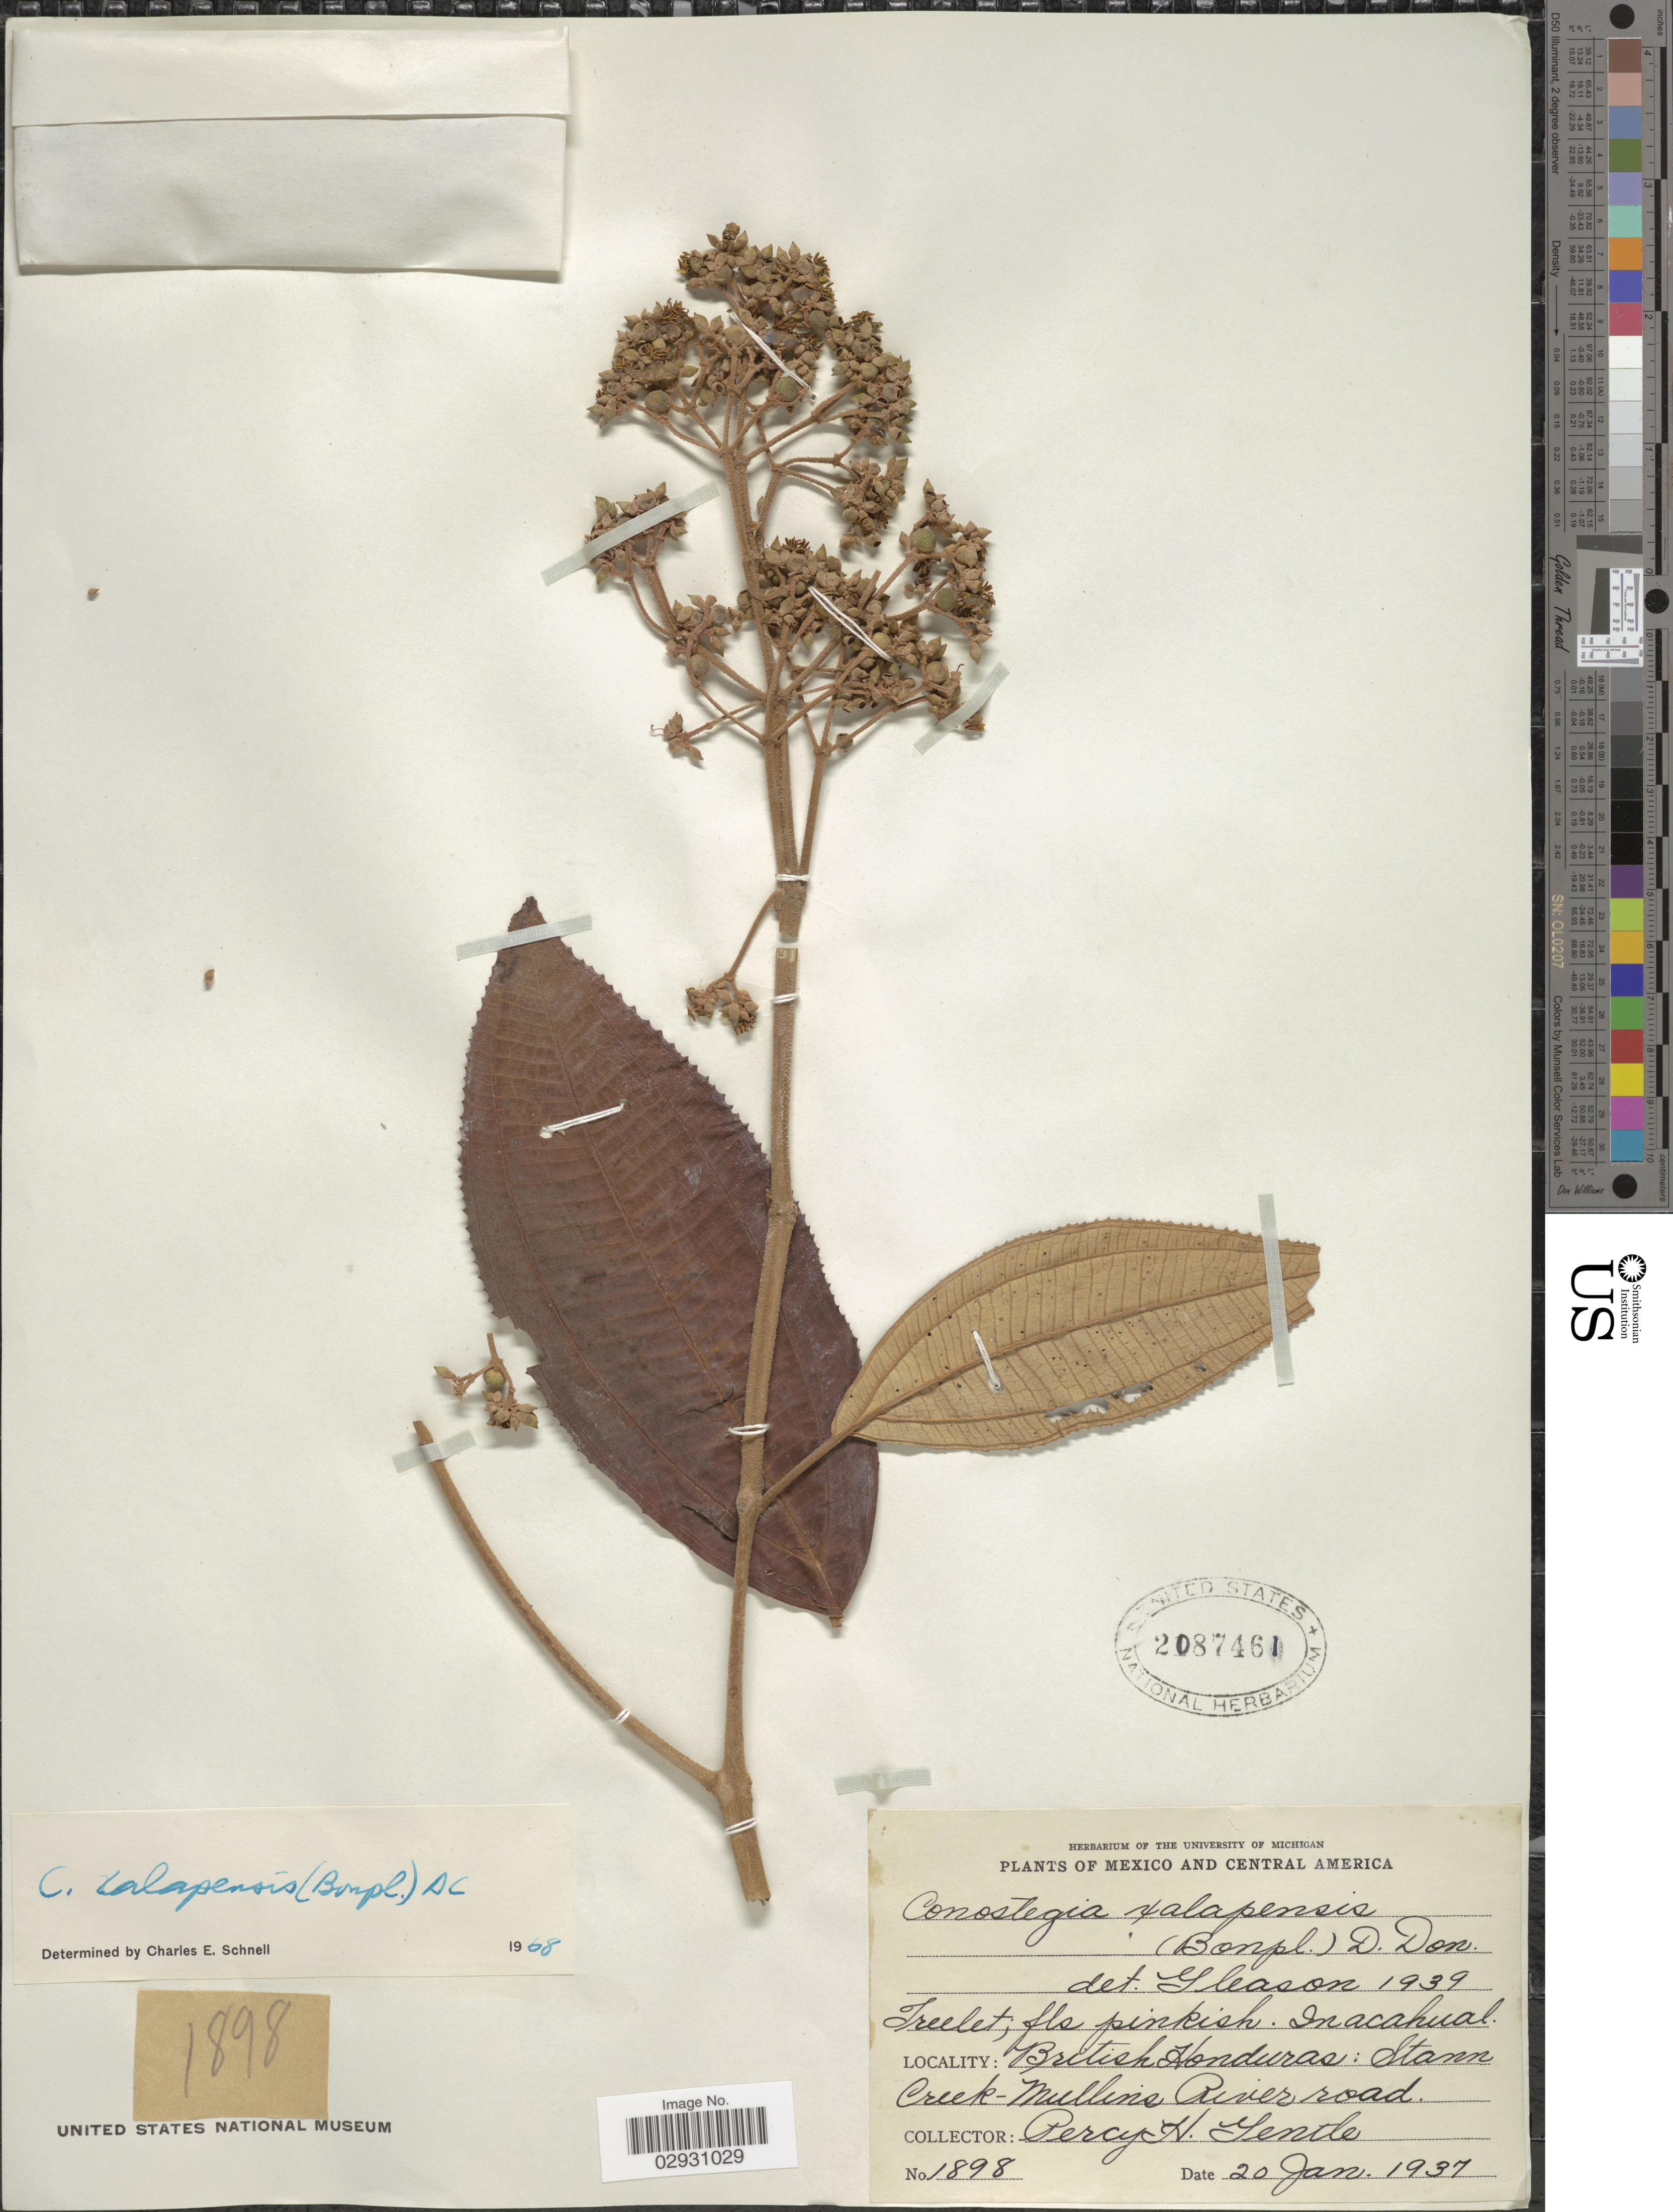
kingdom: Plantae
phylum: Tracheophyta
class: Magnoliopsida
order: Myrtales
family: Melastomataceae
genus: Conostegia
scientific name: Conostegia quadrangularis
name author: Schltdl. ex Steud.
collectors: P. H. Gentle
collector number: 1898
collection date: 1937-01-20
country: Belize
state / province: Stann Creek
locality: British Honduras: Stann Creek-Mullins River road.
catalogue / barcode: US 2087461